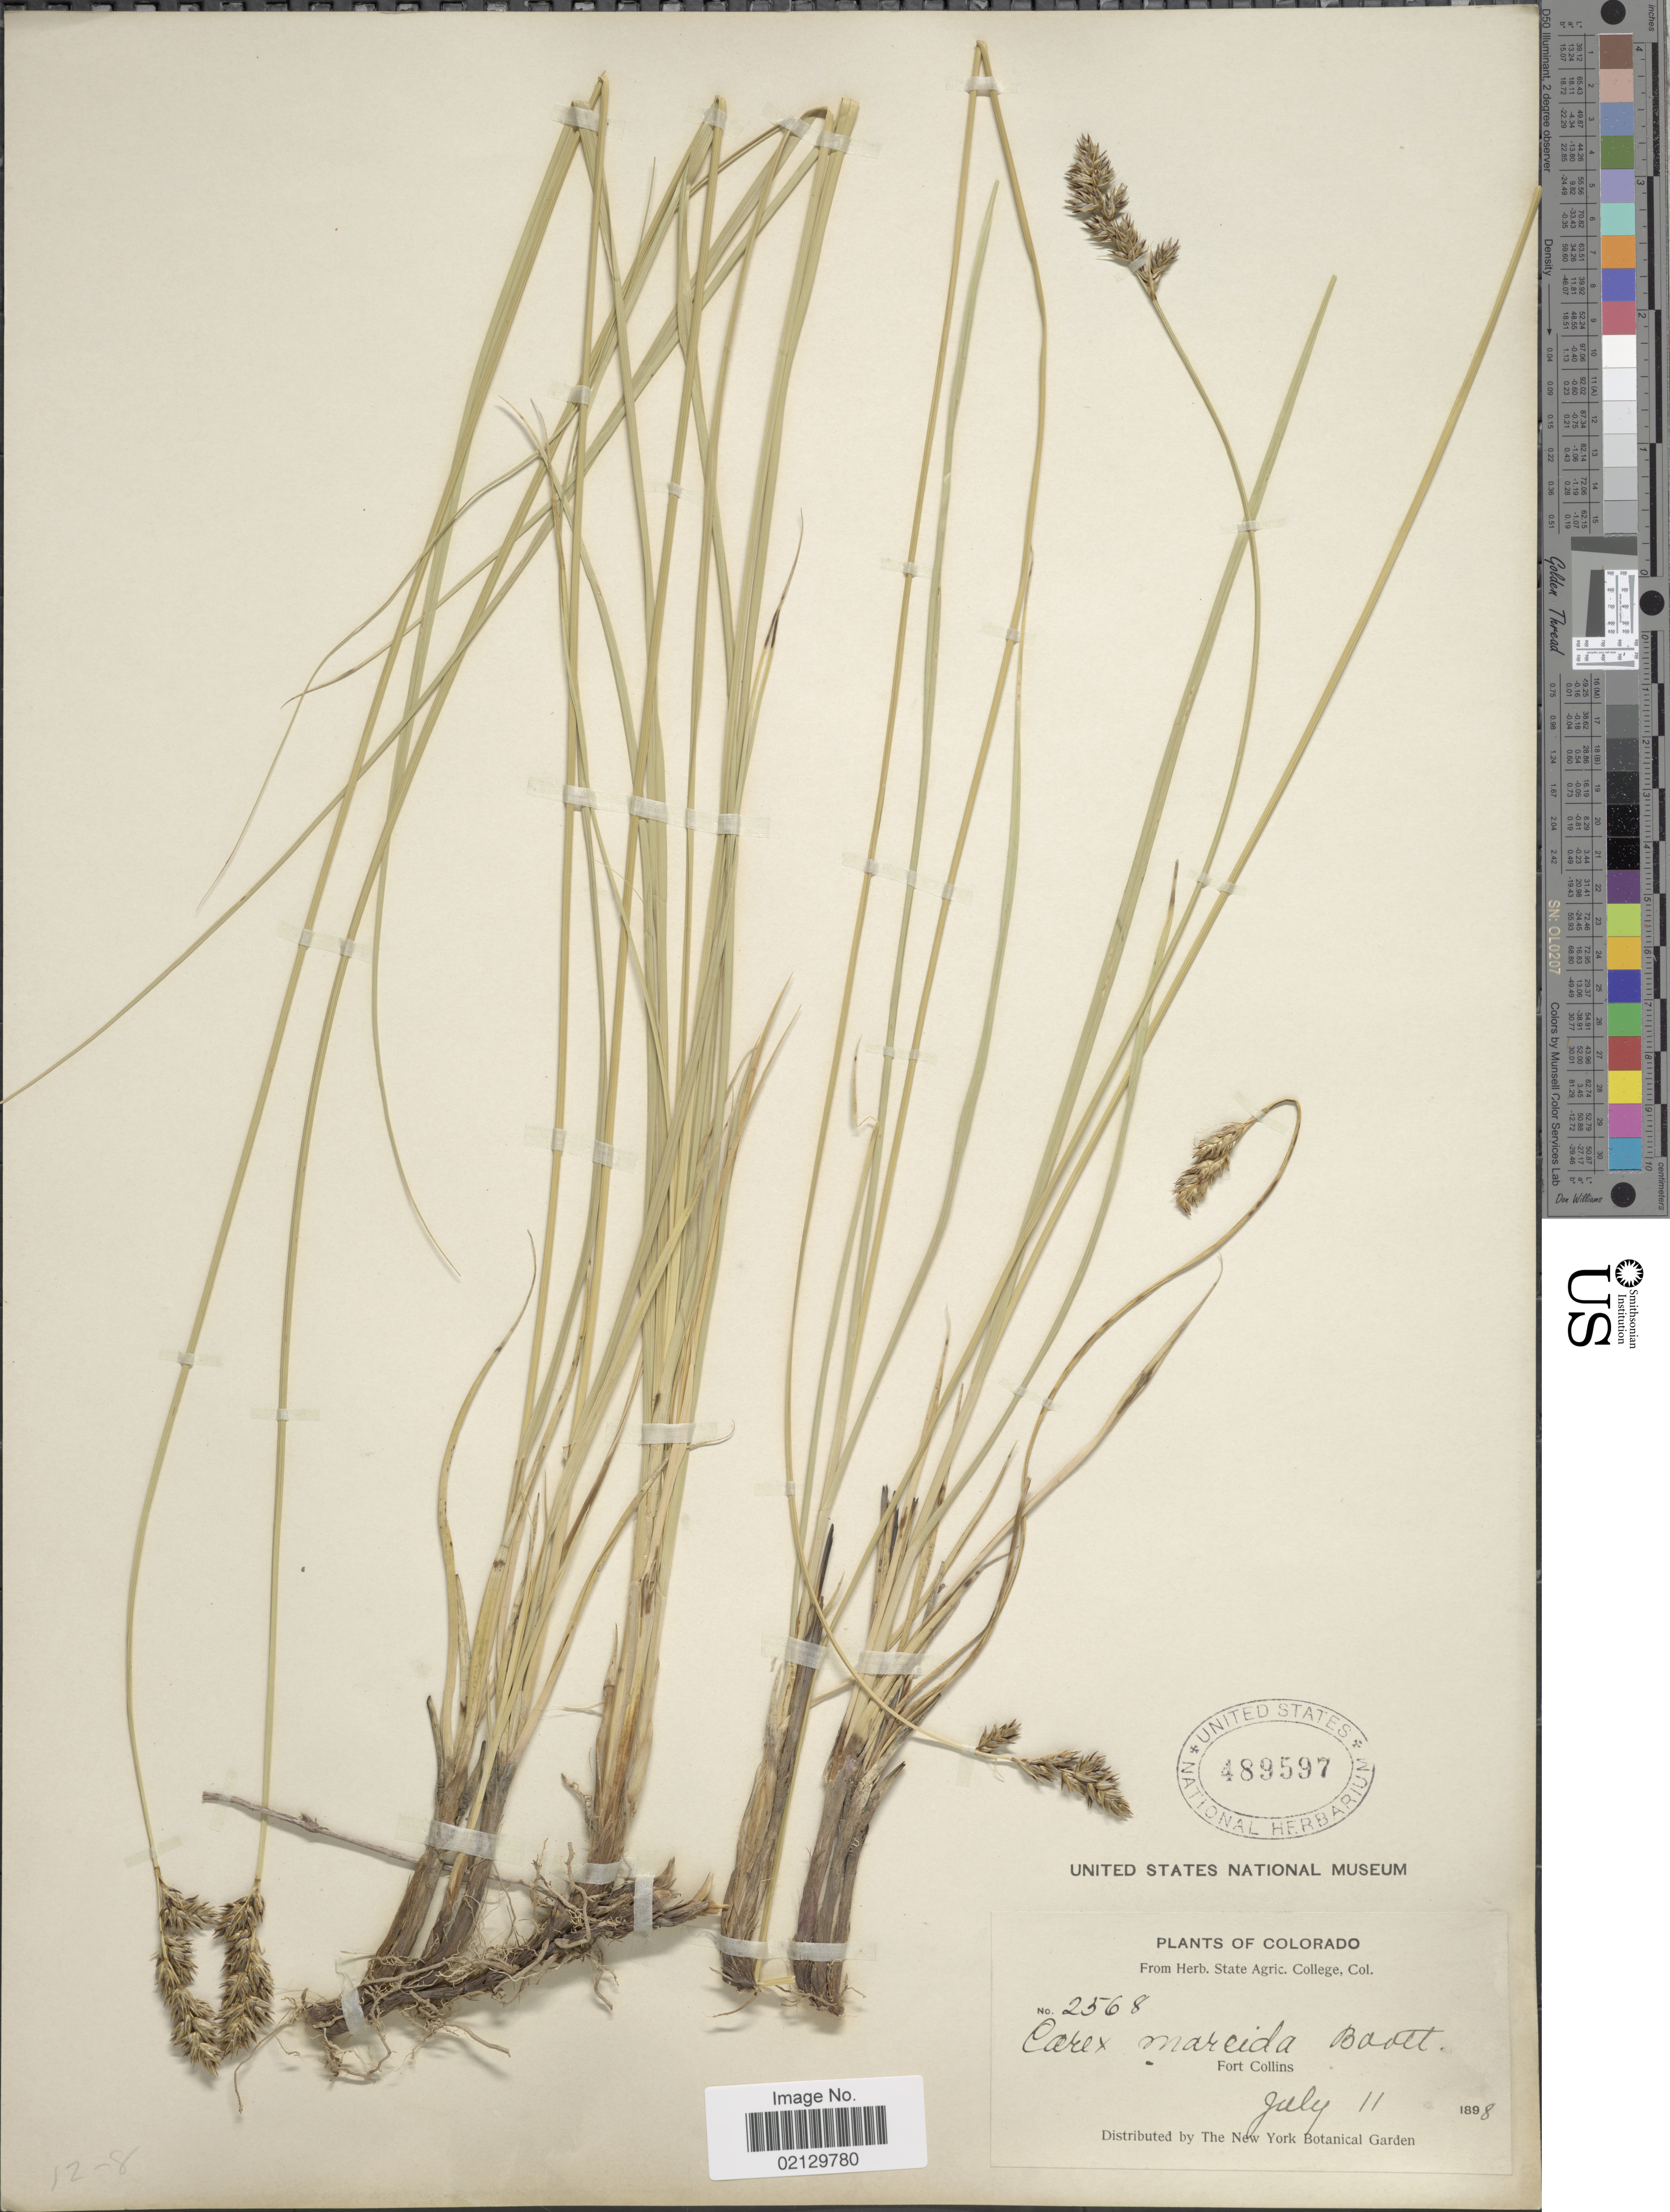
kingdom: Plantae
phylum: Tracheophyta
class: Liliopsida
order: Poales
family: Cyperaceae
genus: Carex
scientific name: Carex praegracilis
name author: W. Boott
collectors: ex herb. State Agric. College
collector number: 2568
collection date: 1898-07-11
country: United States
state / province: Colorado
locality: Colorado, Fort Collins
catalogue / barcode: US 489597